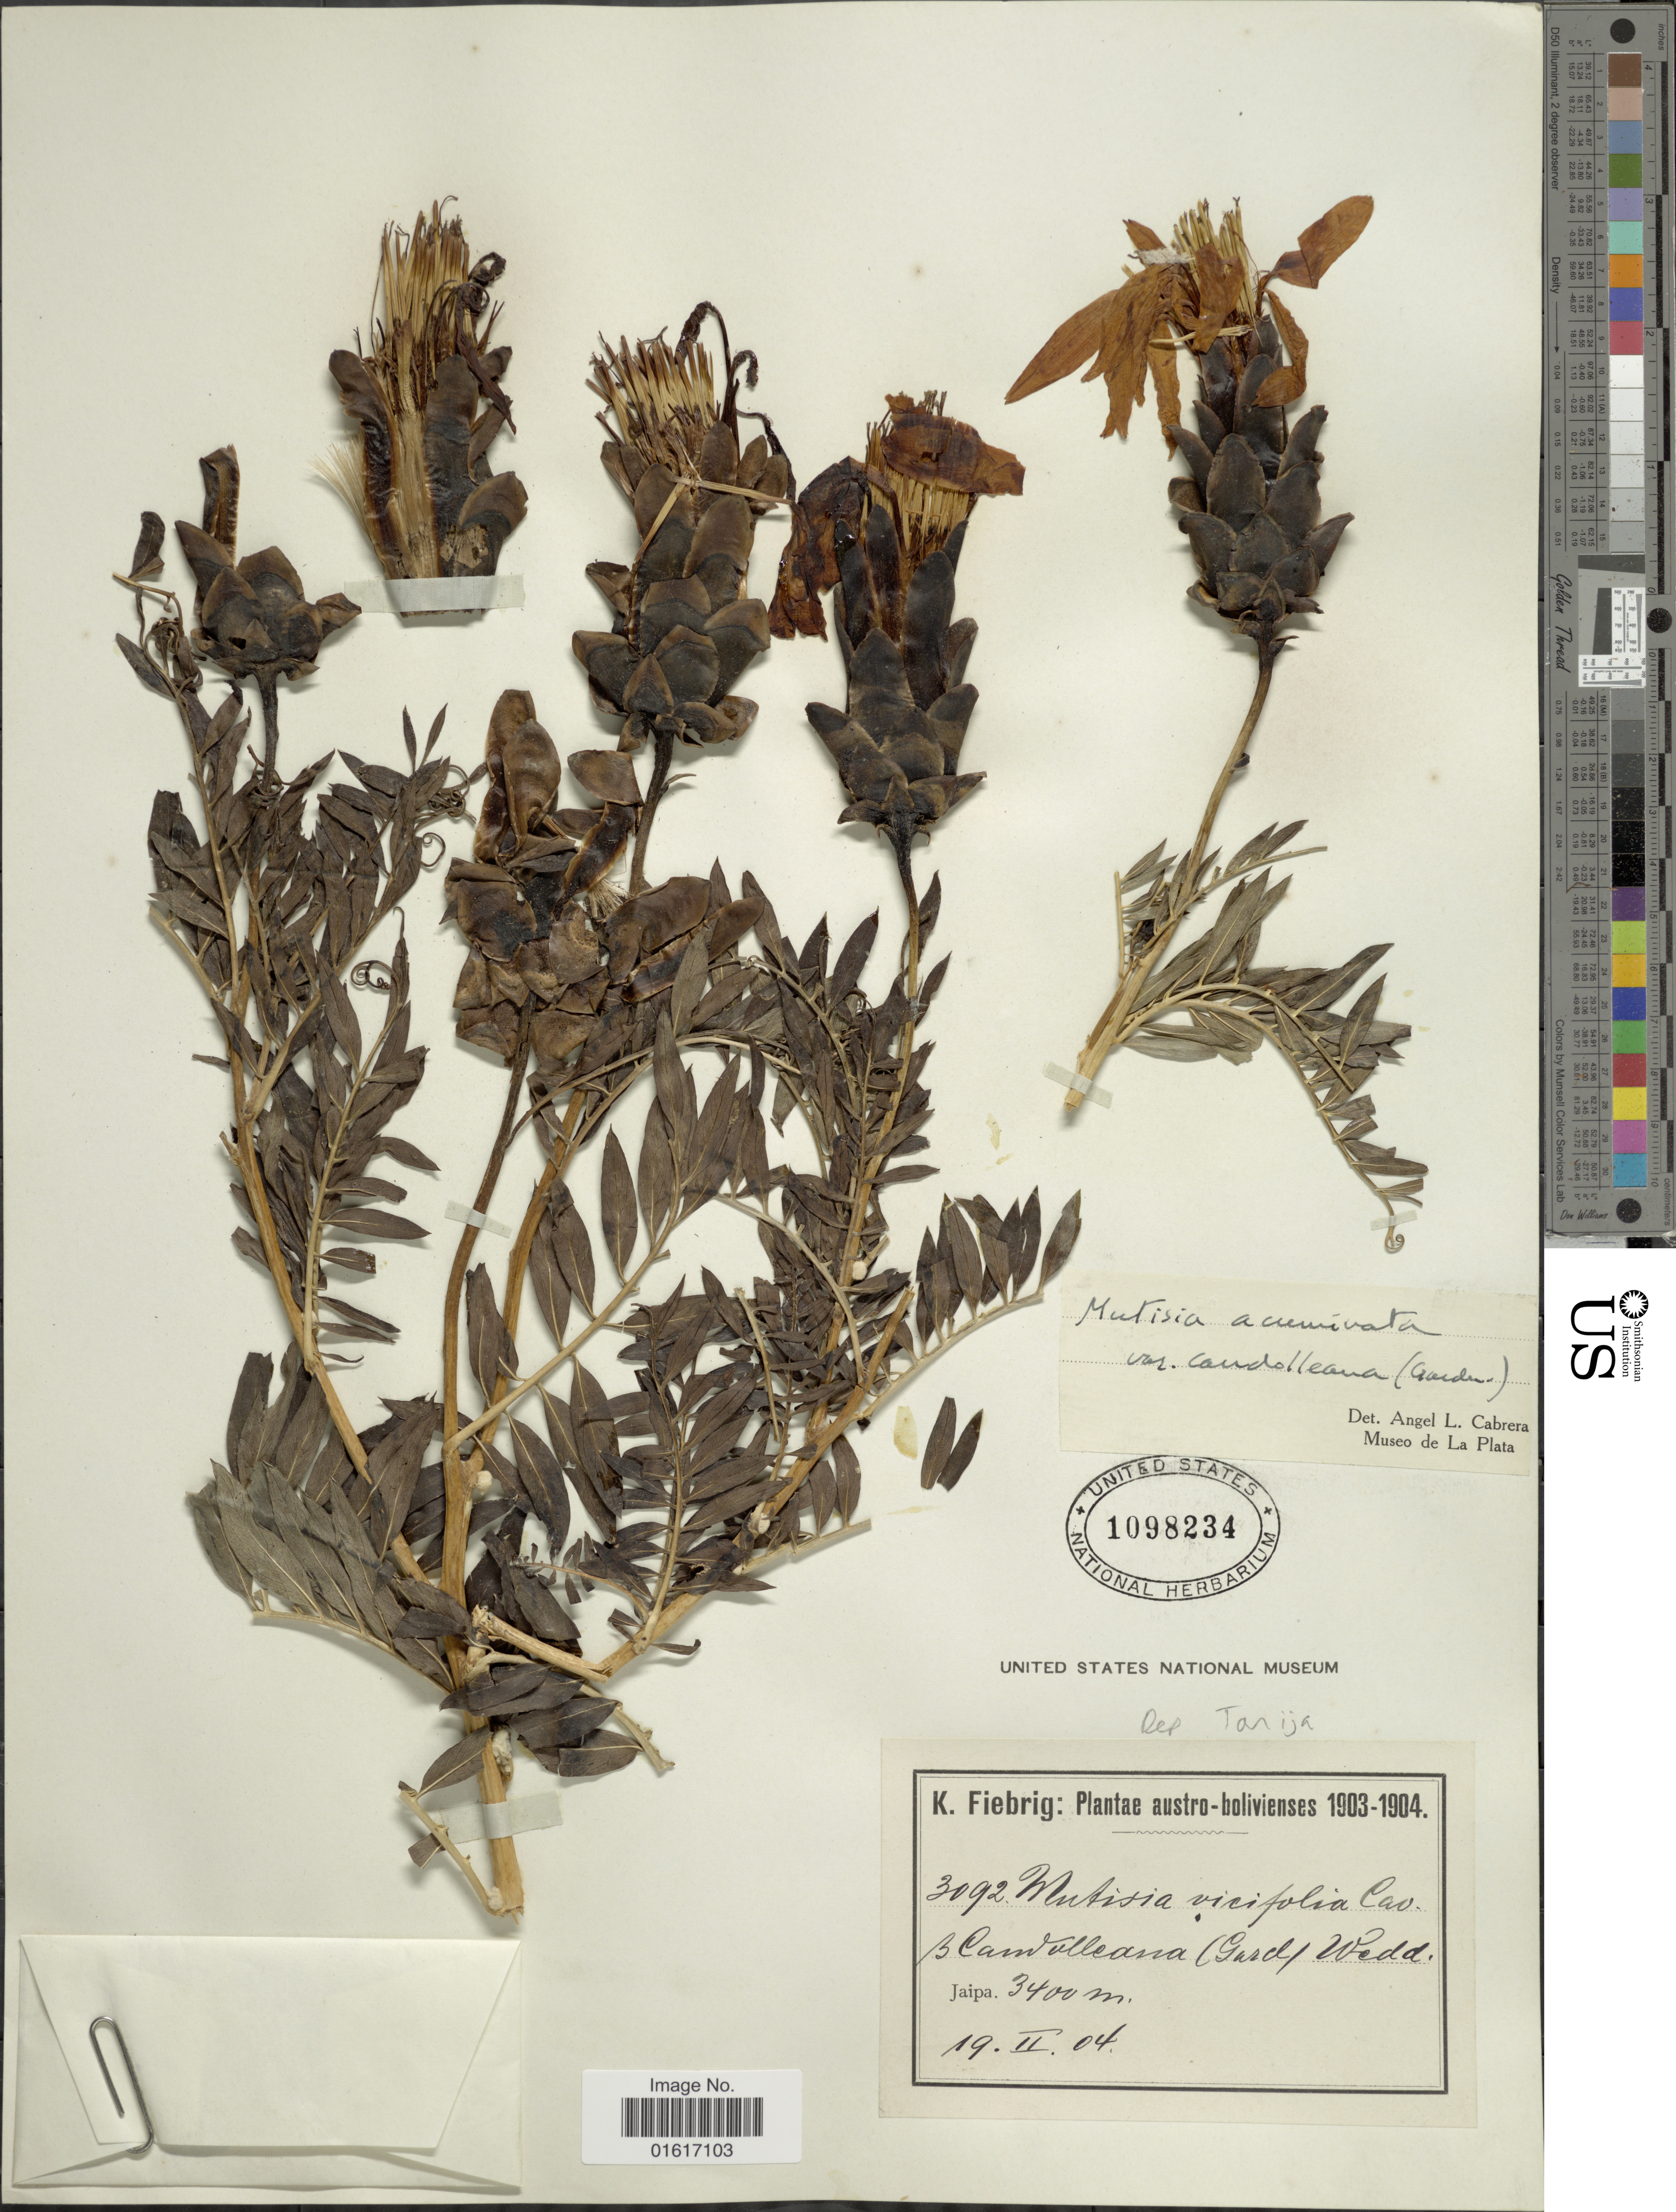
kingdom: Plantae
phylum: Tracheophyta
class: Magnoliopsida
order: Asterales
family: Asteraceae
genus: Mutisia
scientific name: Mutisia acuminata var. candolleana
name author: (Fielding & Gardner) Cabrera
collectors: K. Fiebrig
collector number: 3092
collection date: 1904-02-19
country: Bolivia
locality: Jaipa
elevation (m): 3400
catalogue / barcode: US 1098234